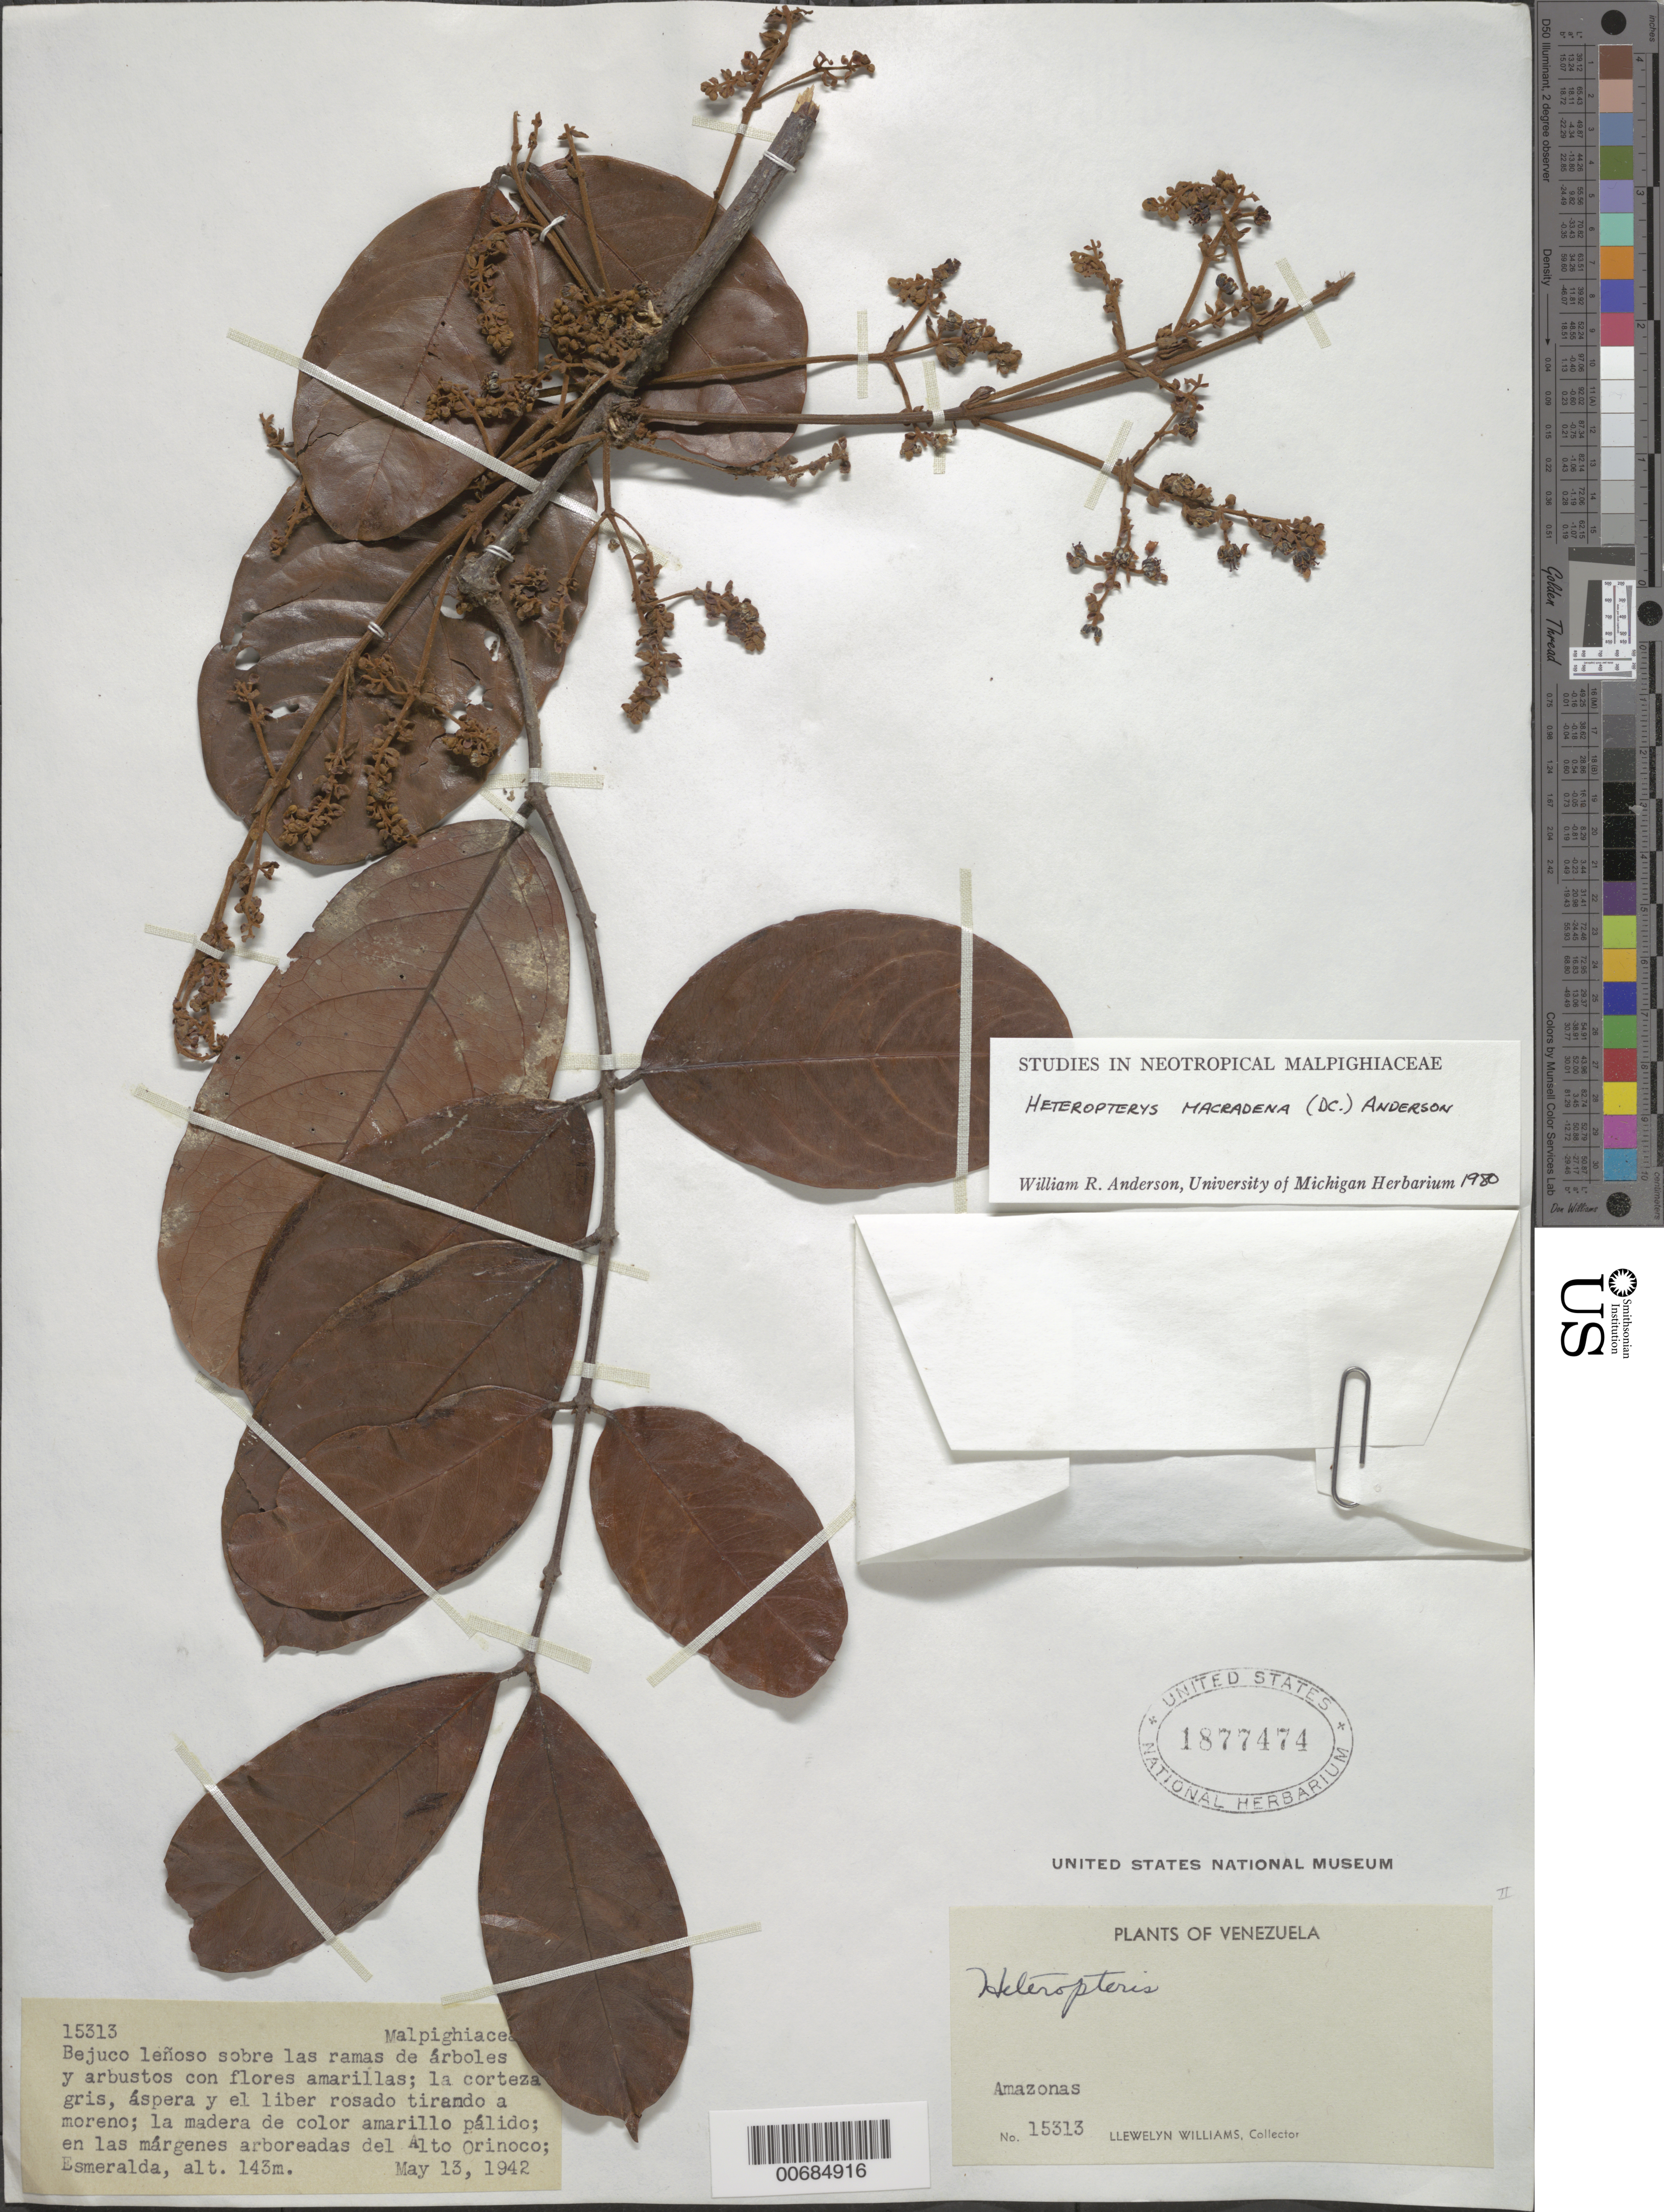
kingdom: Plantae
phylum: Tracheophyta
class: Magnoliopsida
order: Malpighiales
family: Malpighiaceae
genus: Heteropterys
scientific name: Heteropterys macradena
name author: (DC.) W.R. Anderson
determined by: Anderson, W. R., (MICH), University of Michigan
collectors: Ll. Williams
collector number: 15313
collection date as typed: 13-May-42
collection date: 1942-05-13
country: Venezuela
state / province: Amazonas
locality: Esmeralda, Alto Orinoco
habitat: Margenes arboreadas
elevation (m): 143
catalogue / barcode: US 1877474